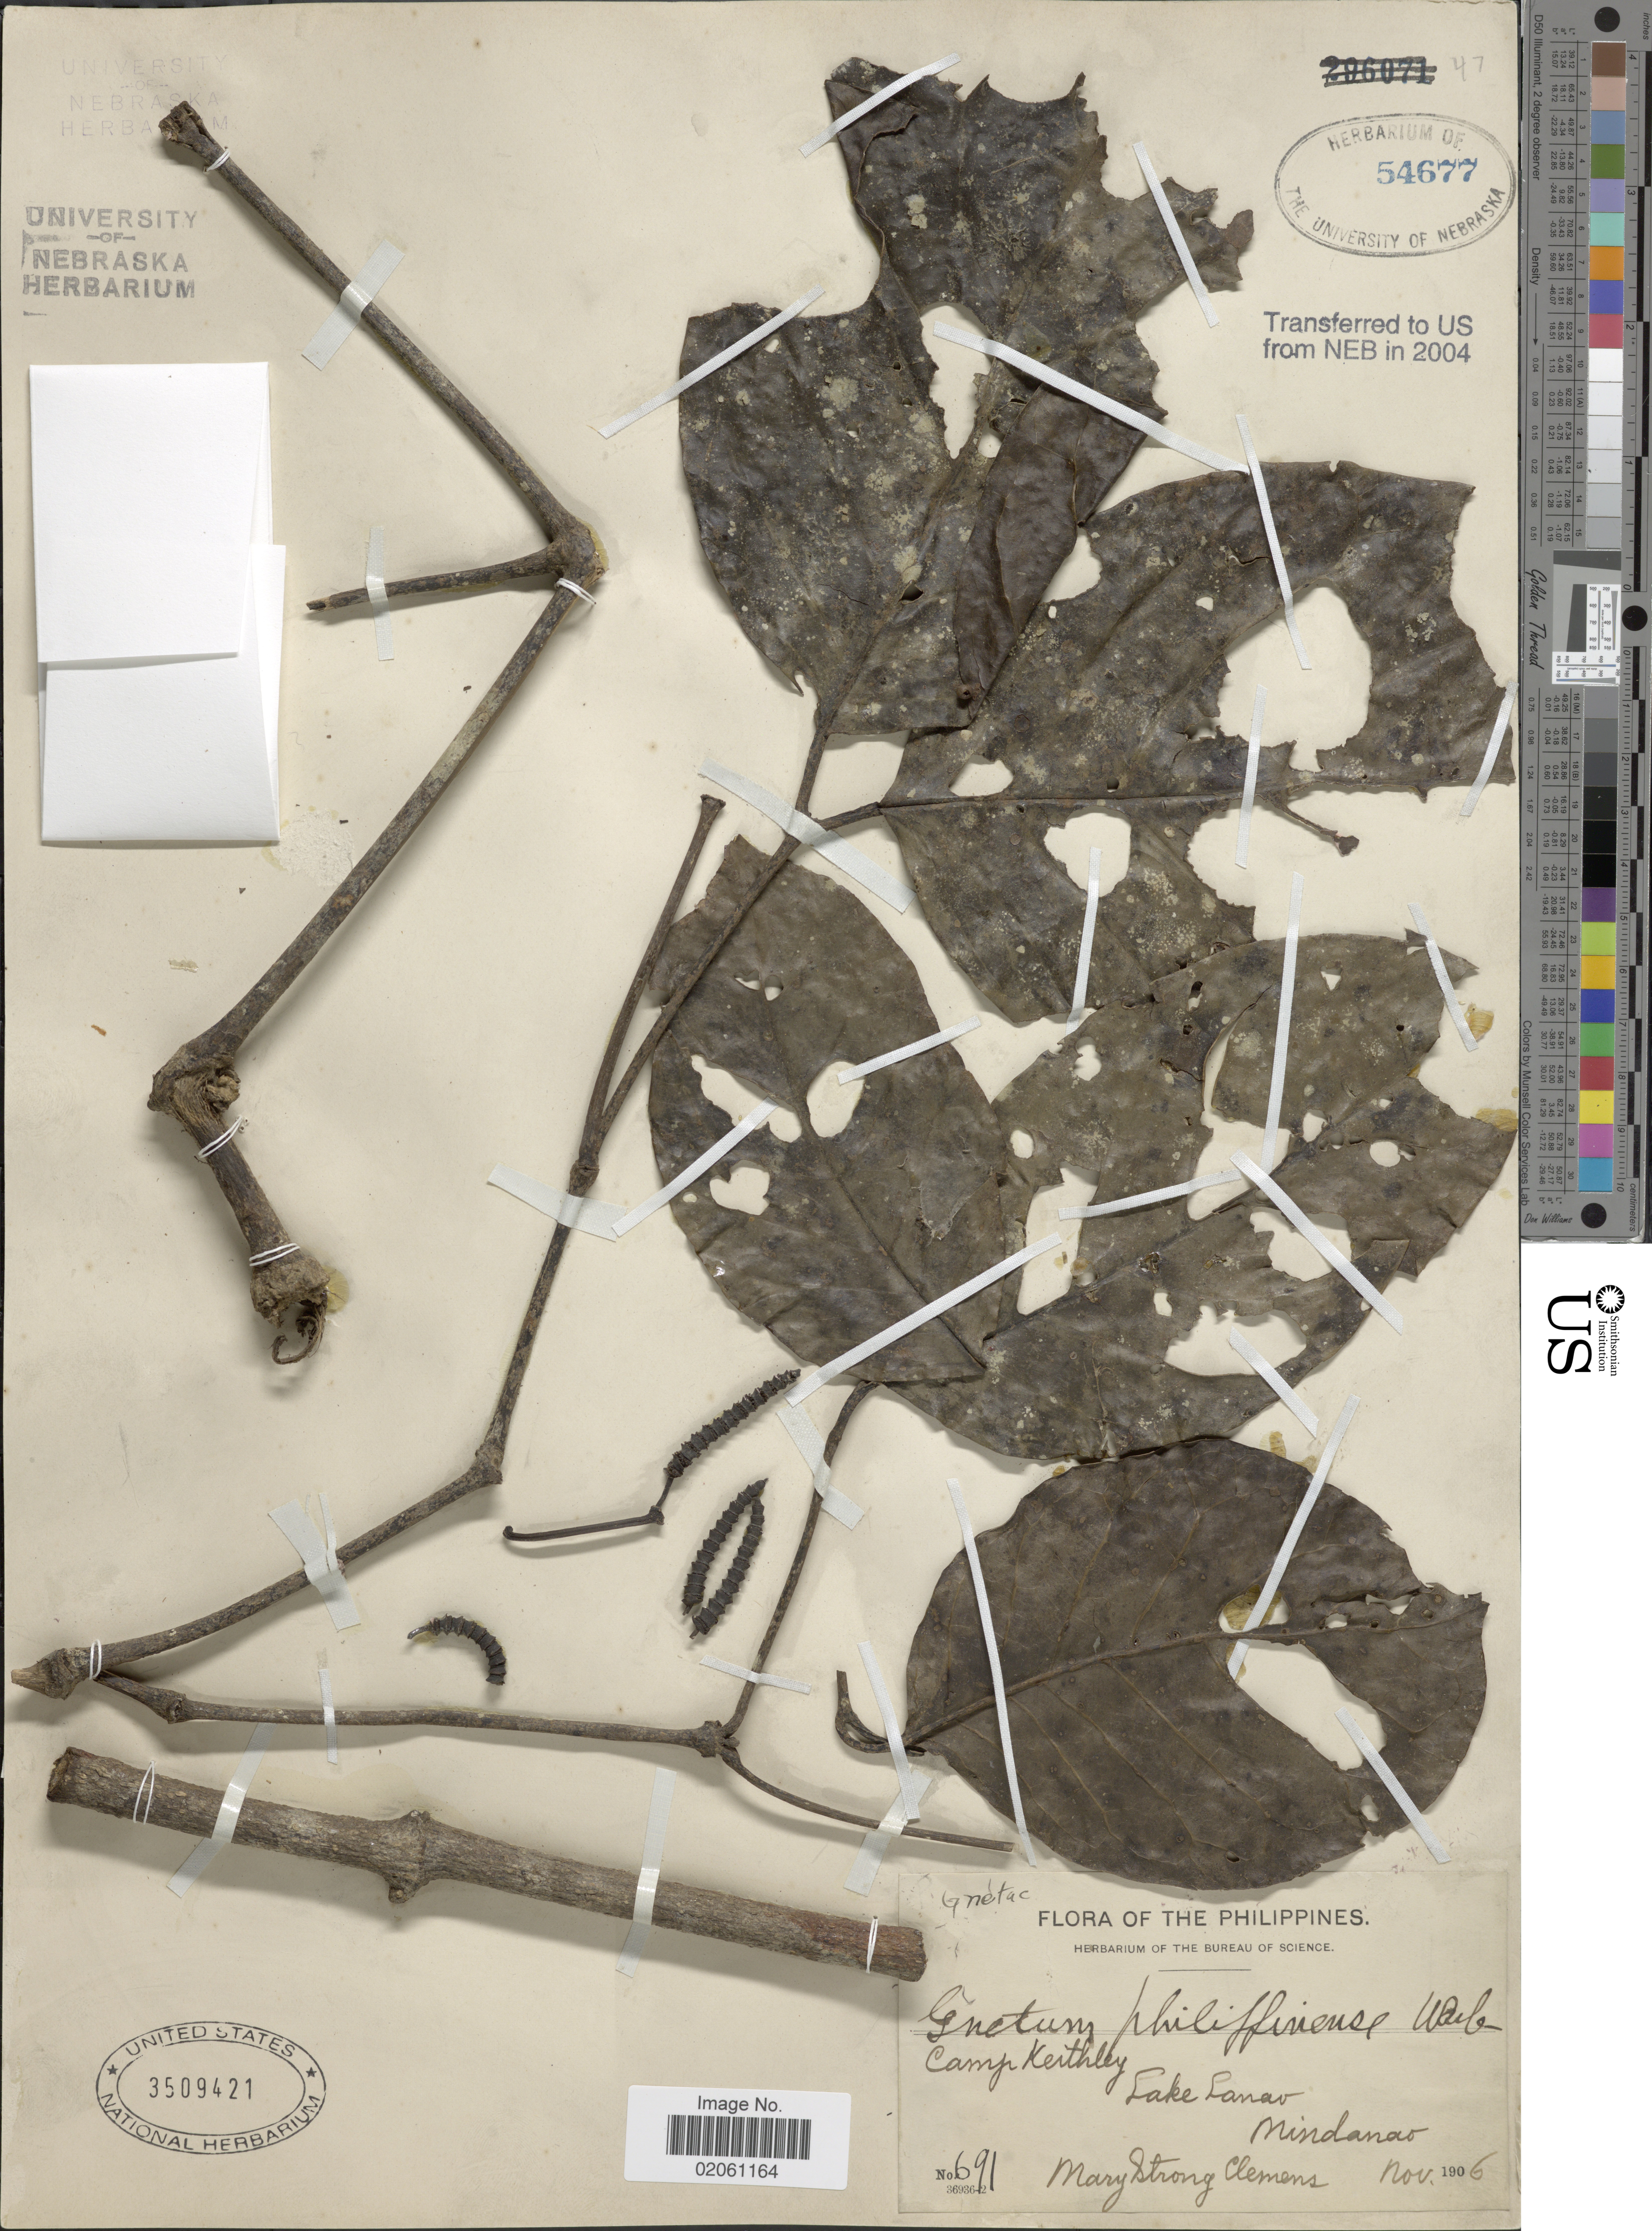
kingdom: Plantae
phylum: Tracheophyta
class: Gnetopsida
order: Gnetales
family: Gnetaceae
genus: Gnetum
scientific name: Gnetum philippinense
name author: Warb.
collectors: M. S. Clemens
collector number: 691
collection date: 1906-11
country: Philippines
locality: Camp Keithley, Lake Lanao. Mindanao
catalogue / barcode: US 3509421